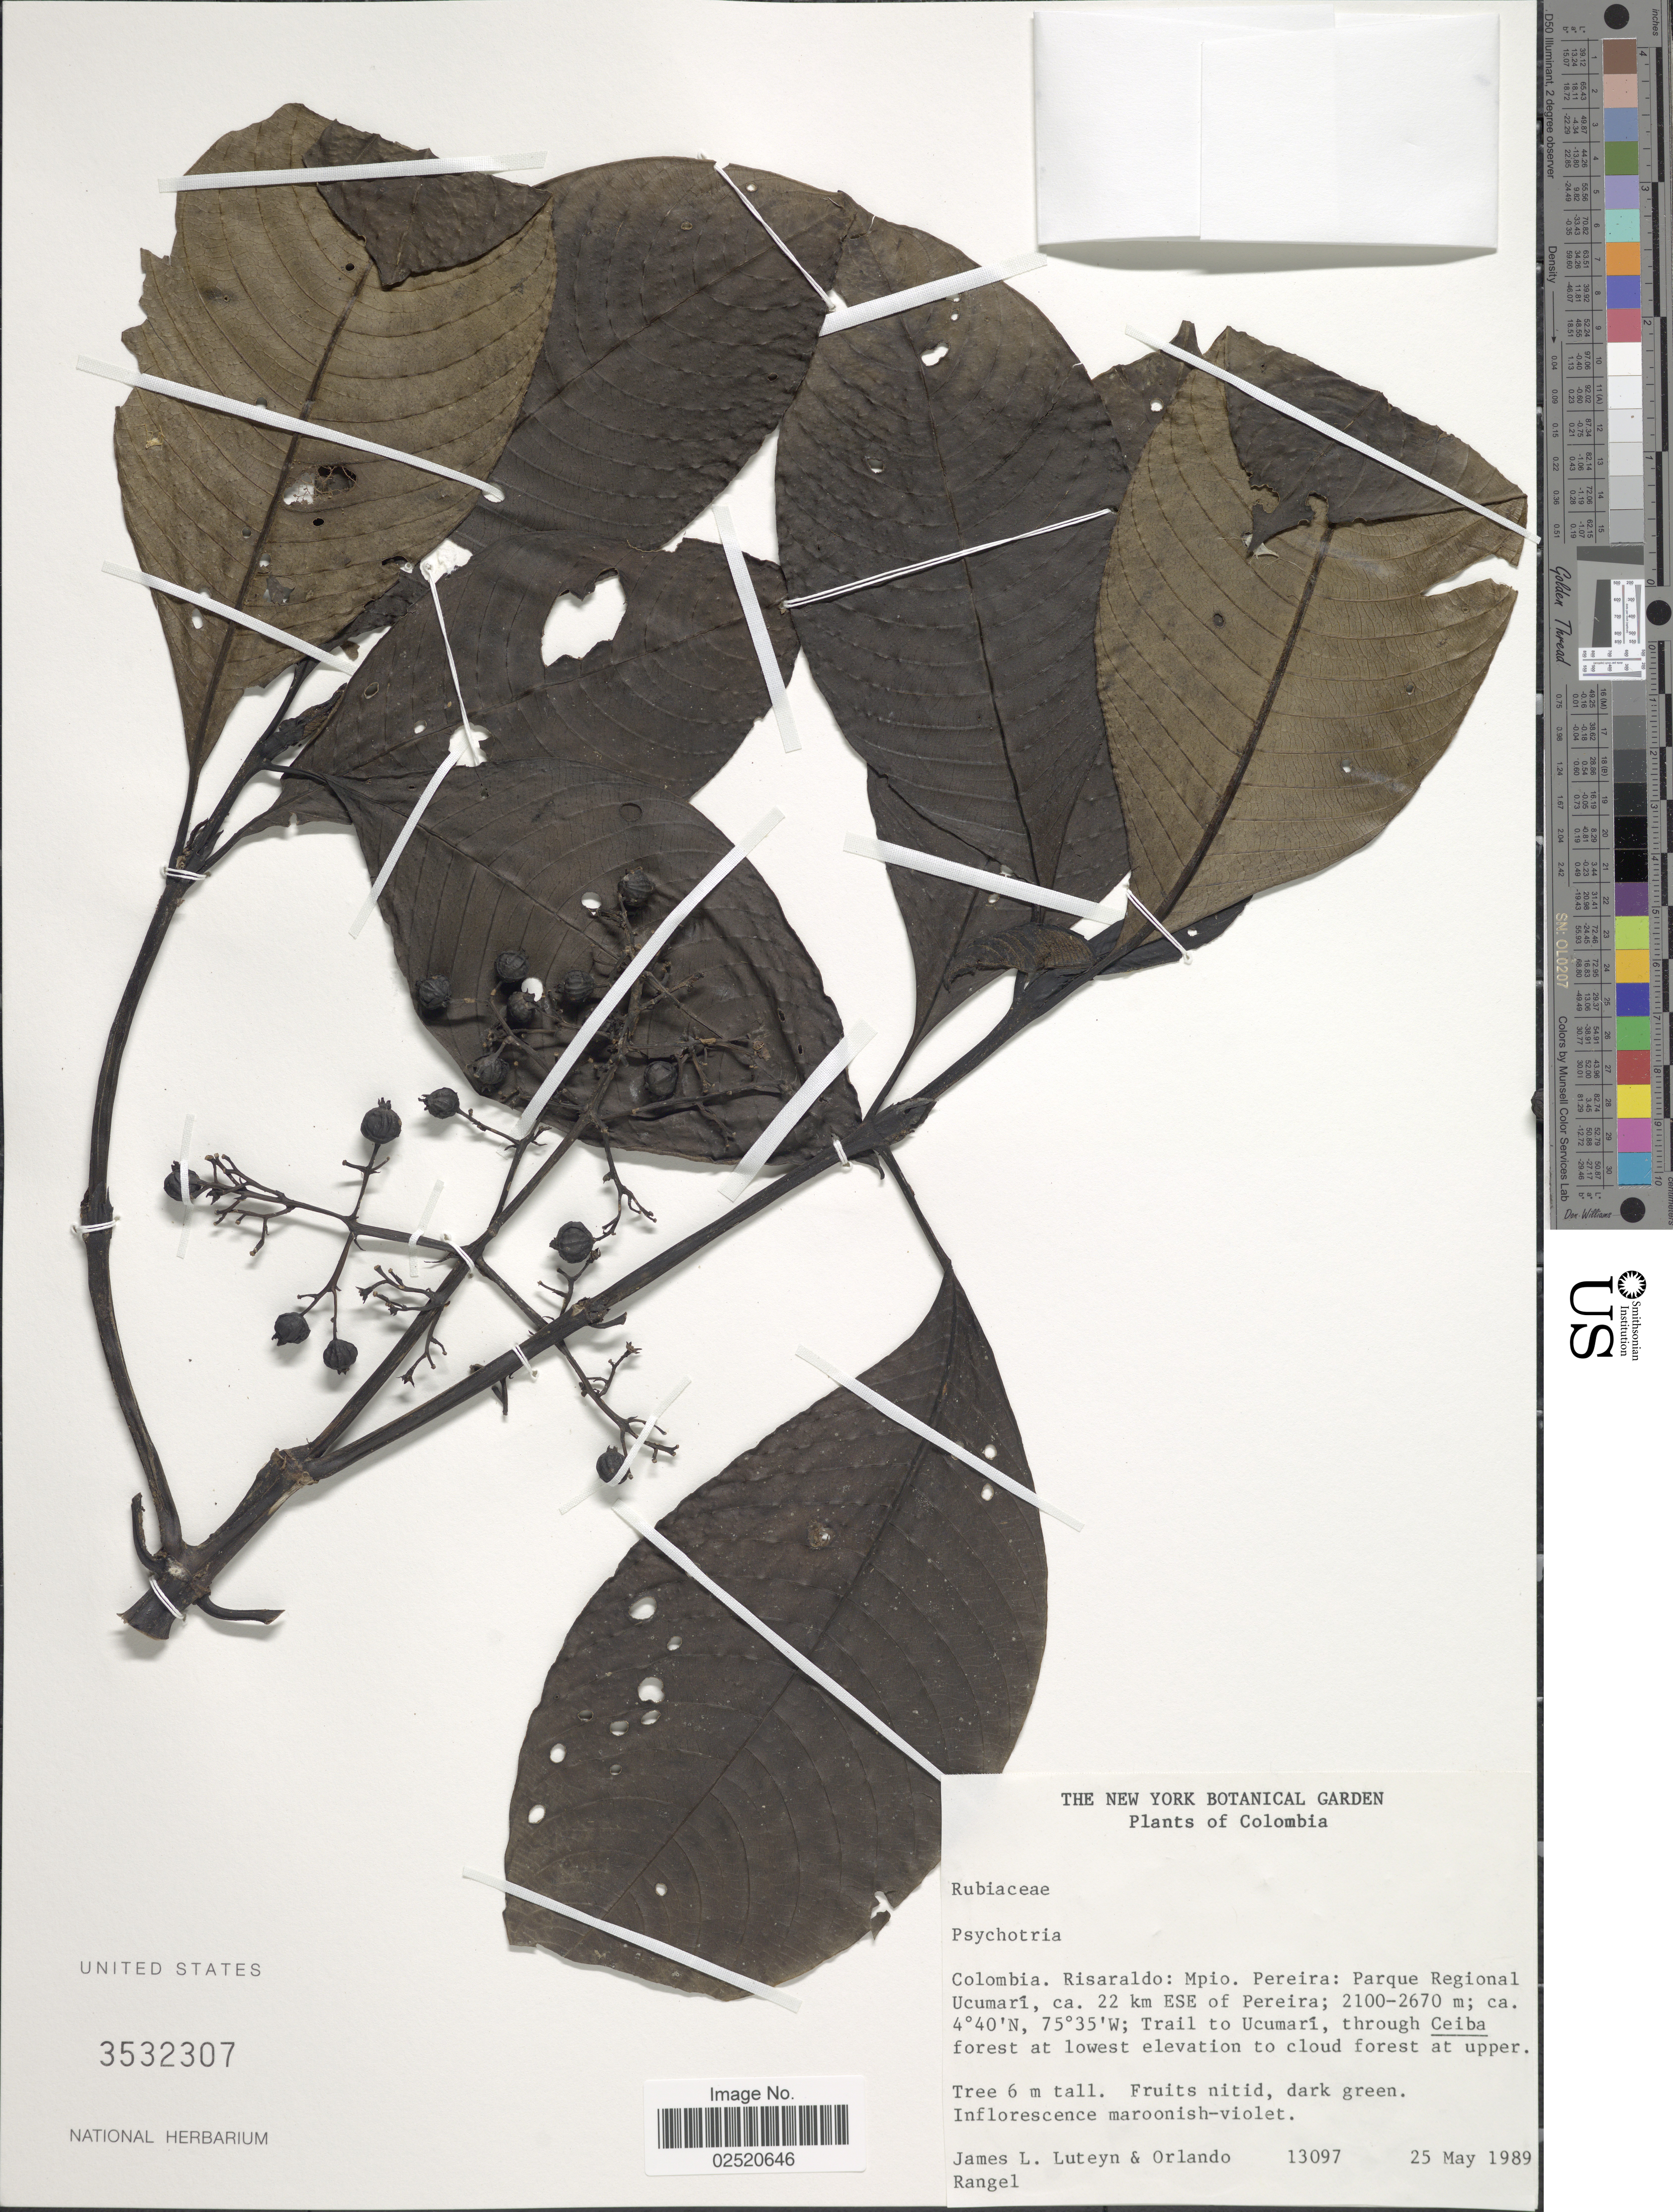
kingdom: Plantae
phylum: Tracheophyta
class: Magnoliopsida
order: Gentianales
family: Rubiaceae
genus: Psychotria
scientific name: Psychotria sp.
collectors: J. L. Luteyn & O. Rangel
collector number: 13097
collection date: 1989-05-25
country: Colombia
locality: Risaraldo: Mpio. Pereira: Parque Regional Ucumarí, ca. 22 km ESE of Pereira, Trail to Ucumarí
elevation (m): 2100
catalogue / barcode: US 3532307